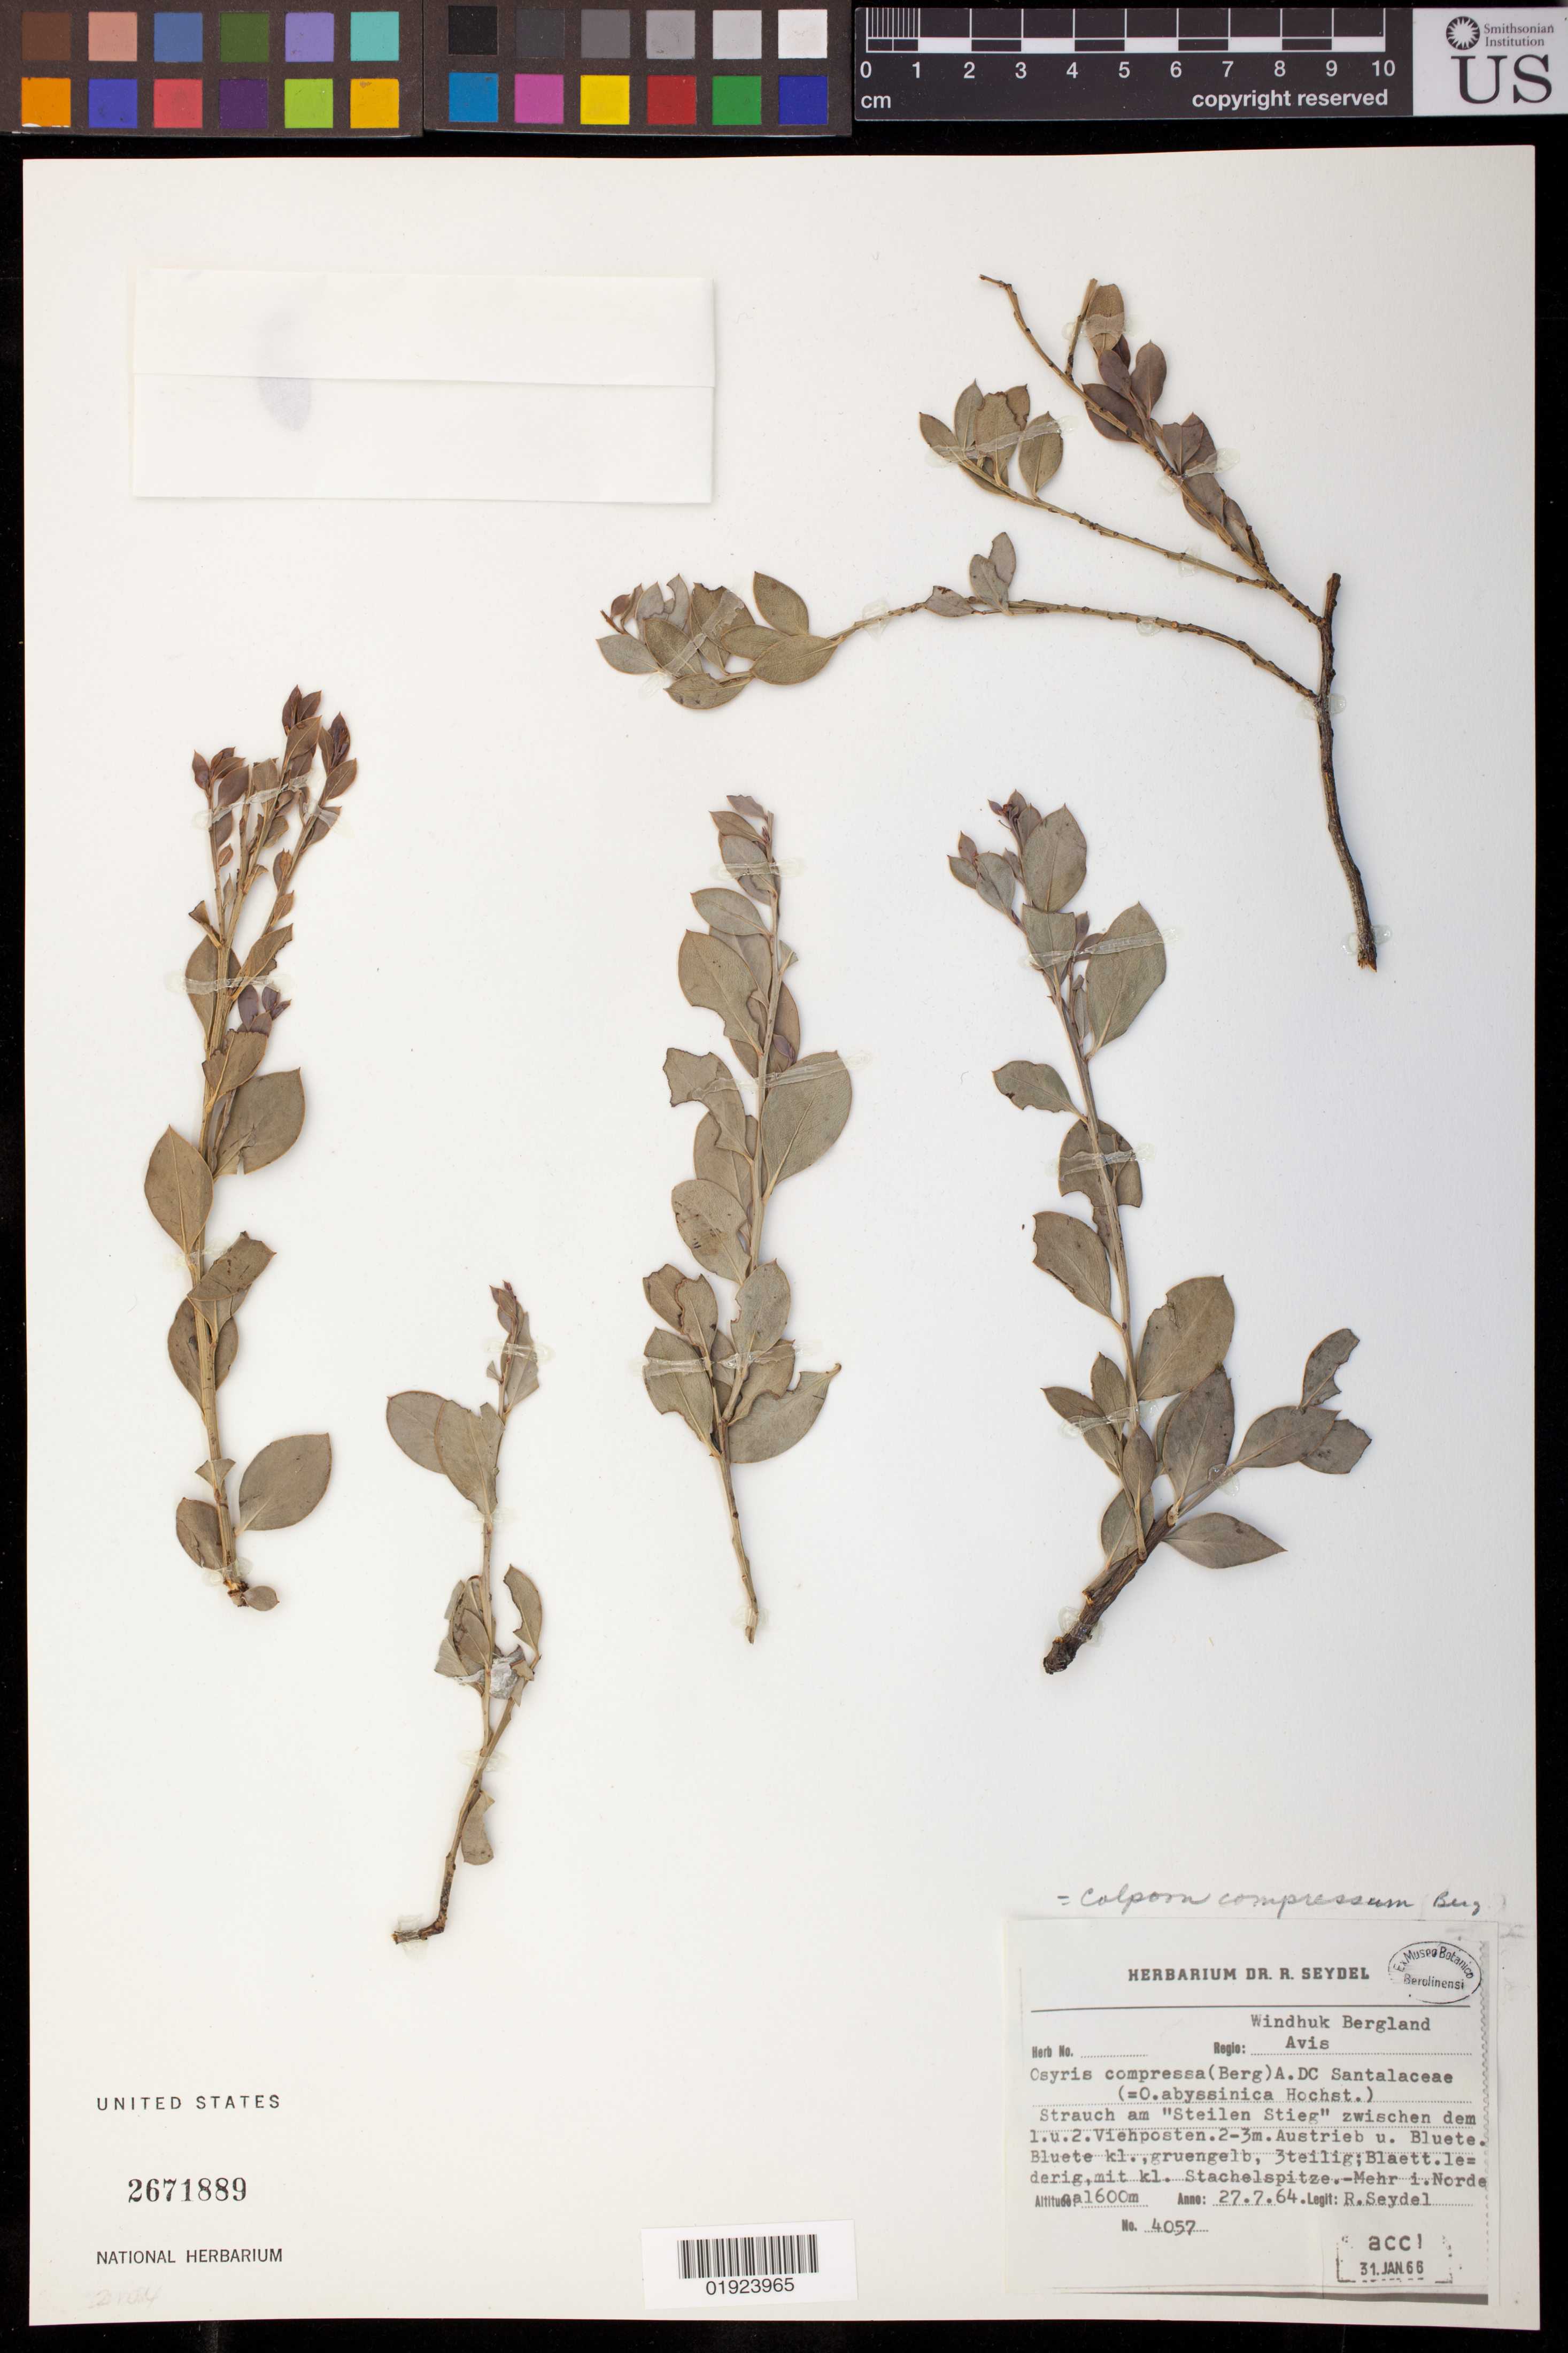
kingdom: Plantae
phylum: Tracheophyta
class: Magnoliopsida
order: Santalales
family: Santalaceae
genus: Colpoon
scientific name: Colpoon compressum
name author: P.J. Bergius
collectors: R. Seydel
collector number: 4057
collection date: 1964-07-27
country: Namibia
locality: Avis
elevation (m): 1600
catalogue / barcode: US 2671889